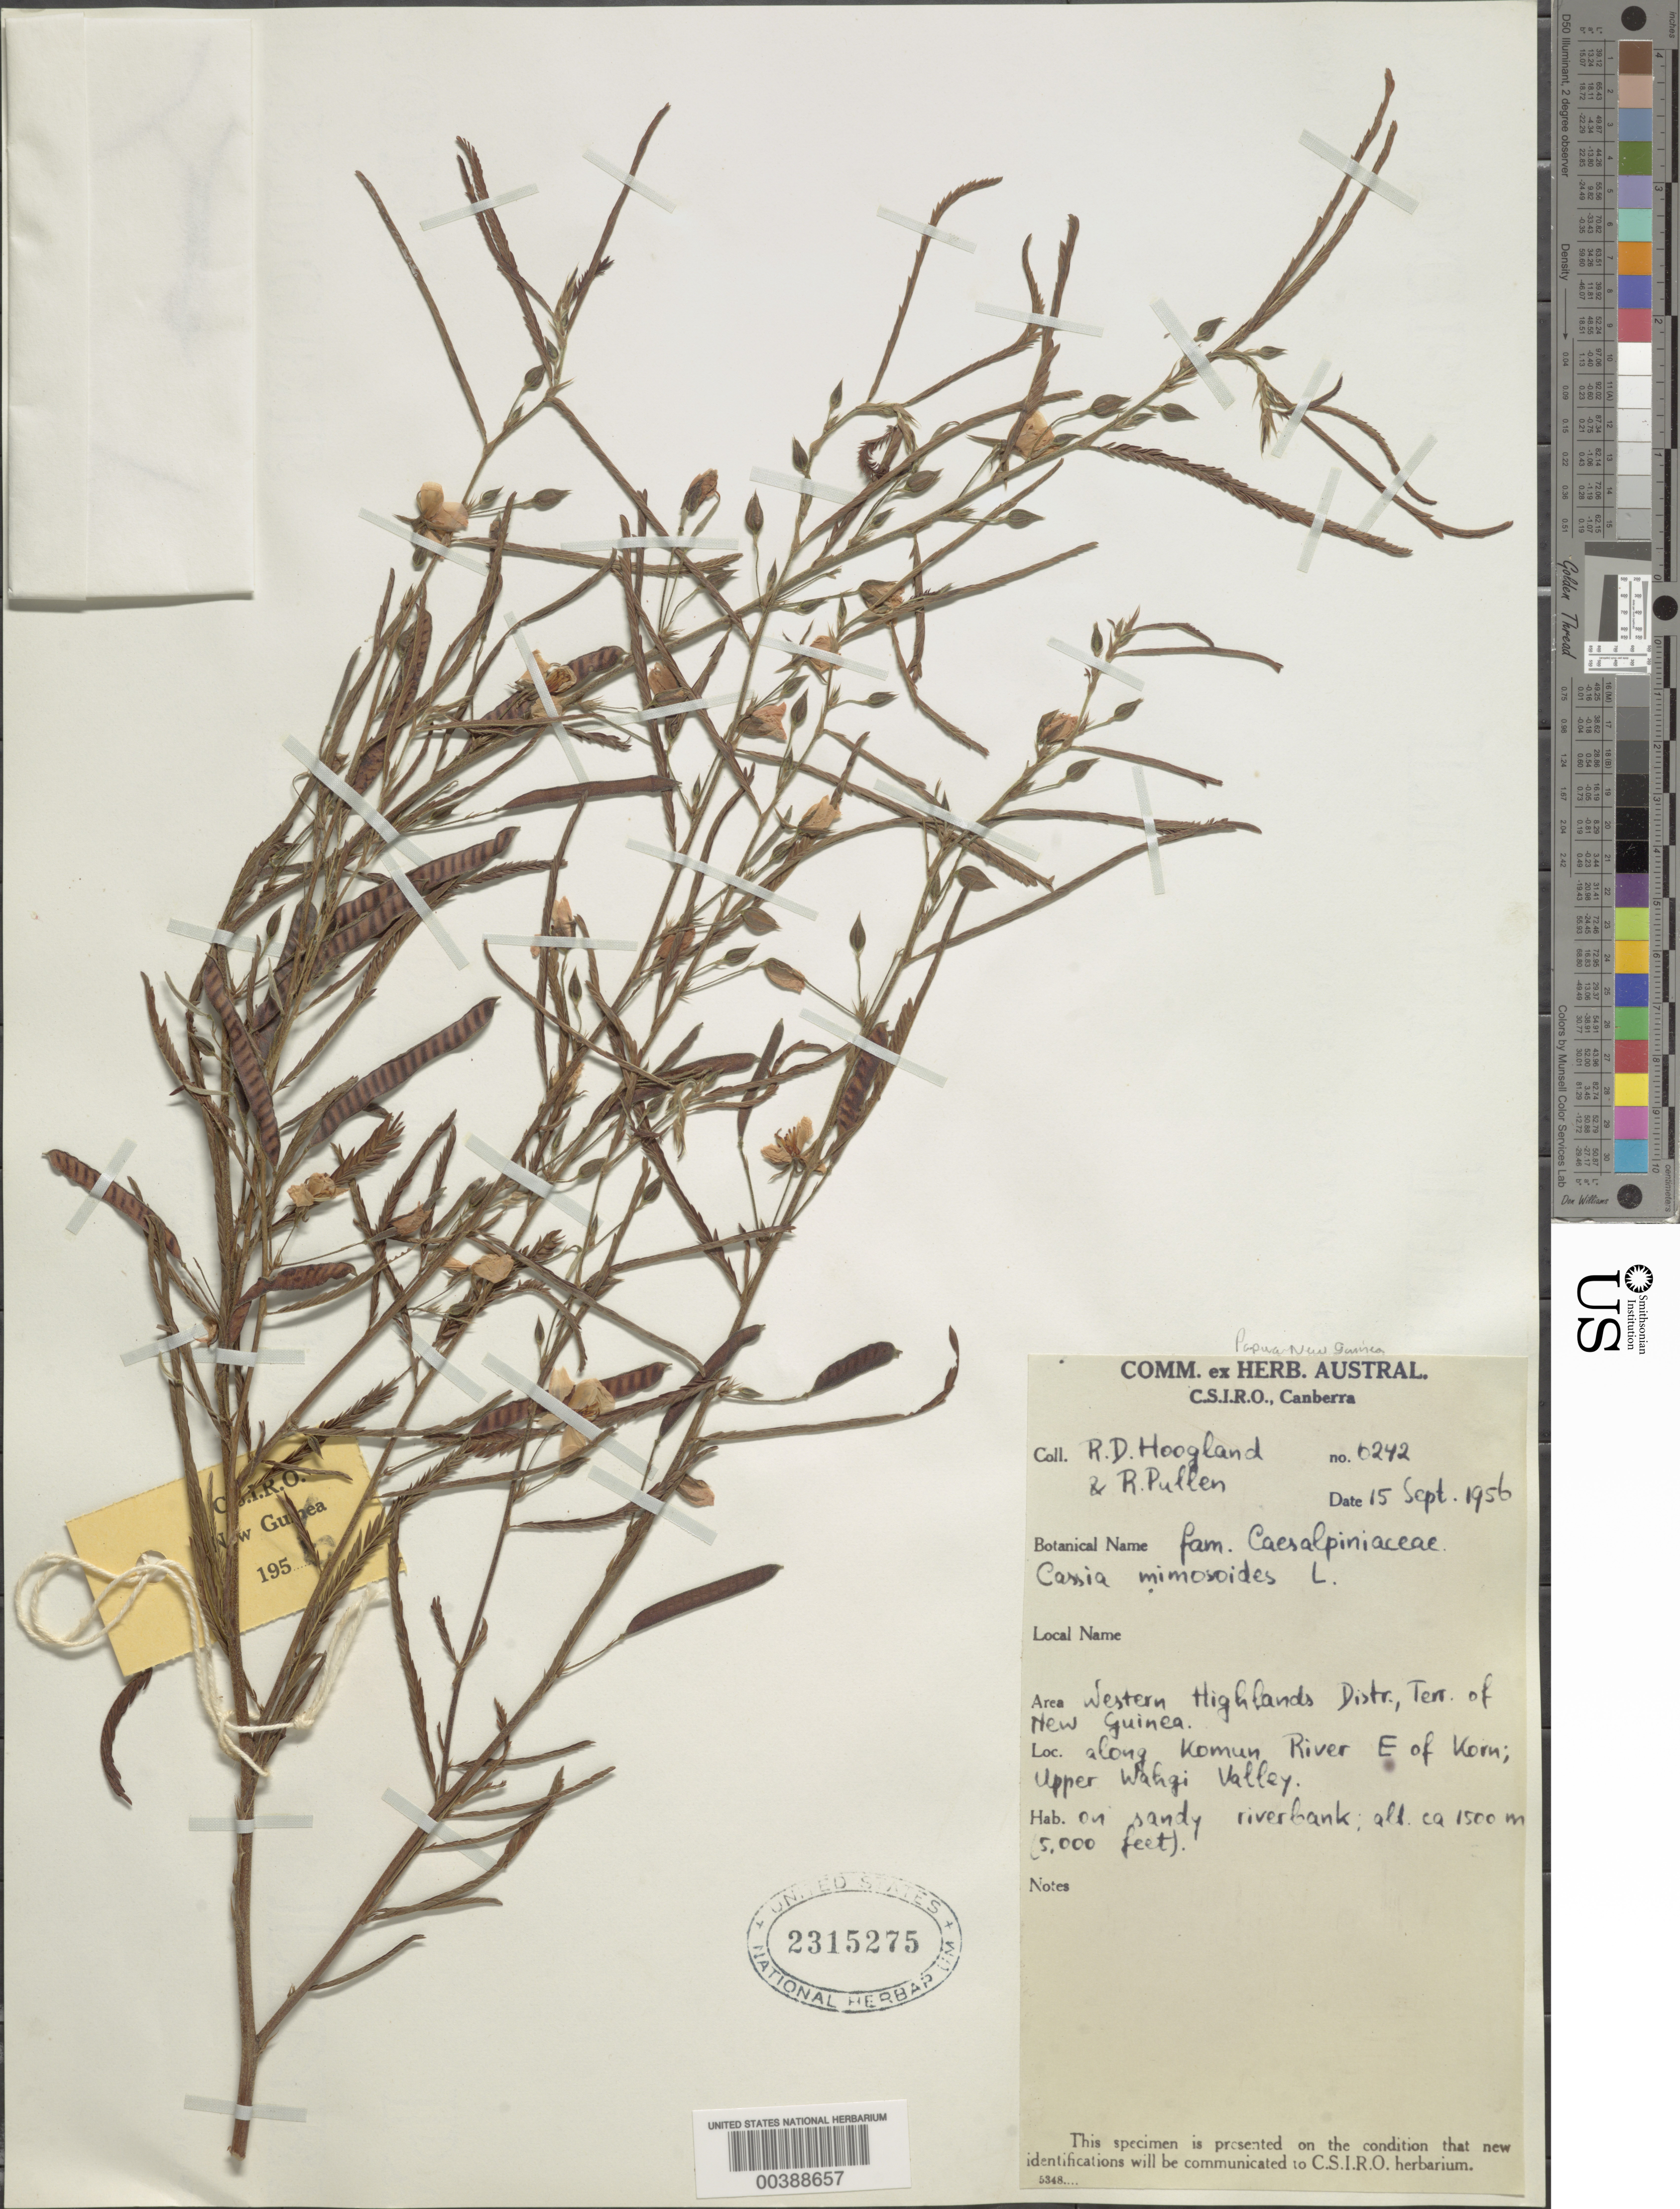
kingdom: Plantae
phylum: Tracheophyta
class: Magnoliopsida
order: Fabales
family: Fabaceae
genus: Chamaecrista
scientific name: Chamaecrista mimosoides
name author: (L.) Greene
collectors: R. D. Hoogland & R. Pullen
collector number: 6242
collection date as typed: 15 Sep 1956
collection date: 1956-09-15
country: Papua New Guinea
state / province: Western Highlands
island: New Guinea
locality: Along komun river, e of korn; upper wahgi valley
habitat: On sandy riverbank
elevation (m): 1500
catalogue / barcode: US 2315275